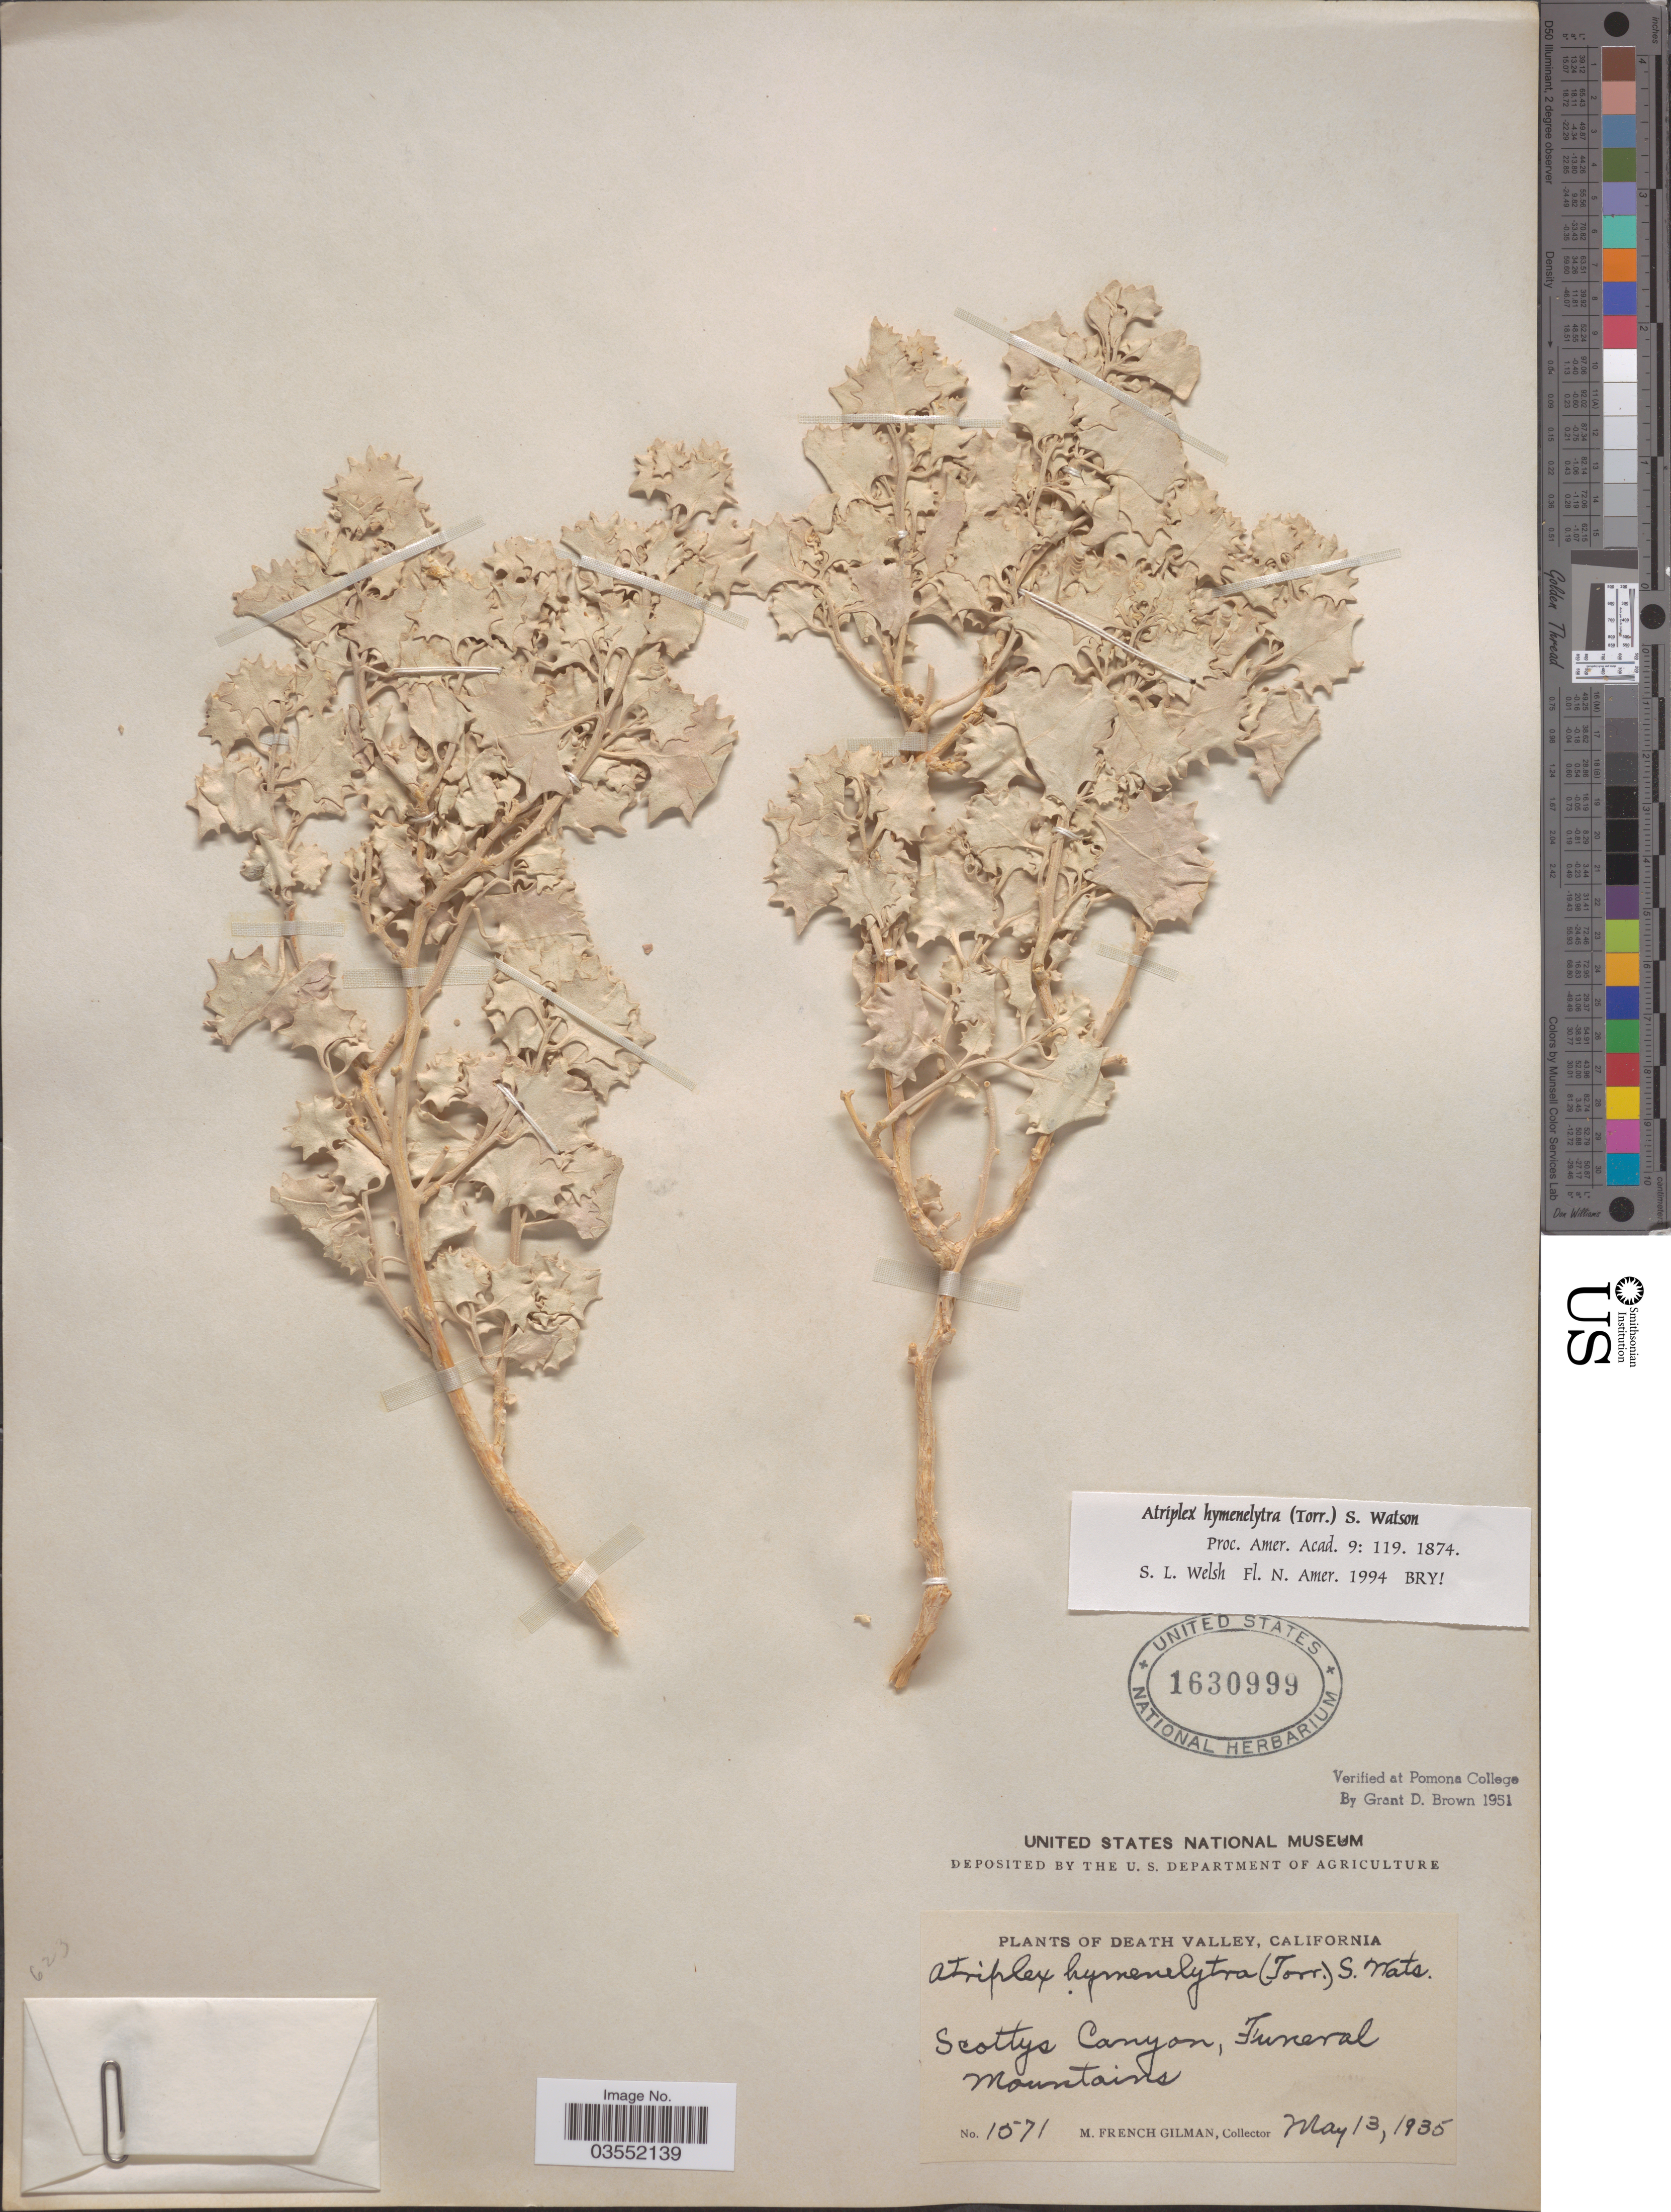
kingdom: Plantae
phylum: Tracheophyta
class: Magnoliopsida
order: Caryophyllales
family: Amaranthaceae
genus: Atriplex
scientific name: Atriplex hymenelytra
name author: (Torr.) S. Watson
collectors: M. F. Gilman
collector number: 1571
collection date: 1935-05-13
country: United States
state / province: California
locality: Death Valley. Scottys Canyon, Funeral Mountains.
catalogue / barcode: US 1630999